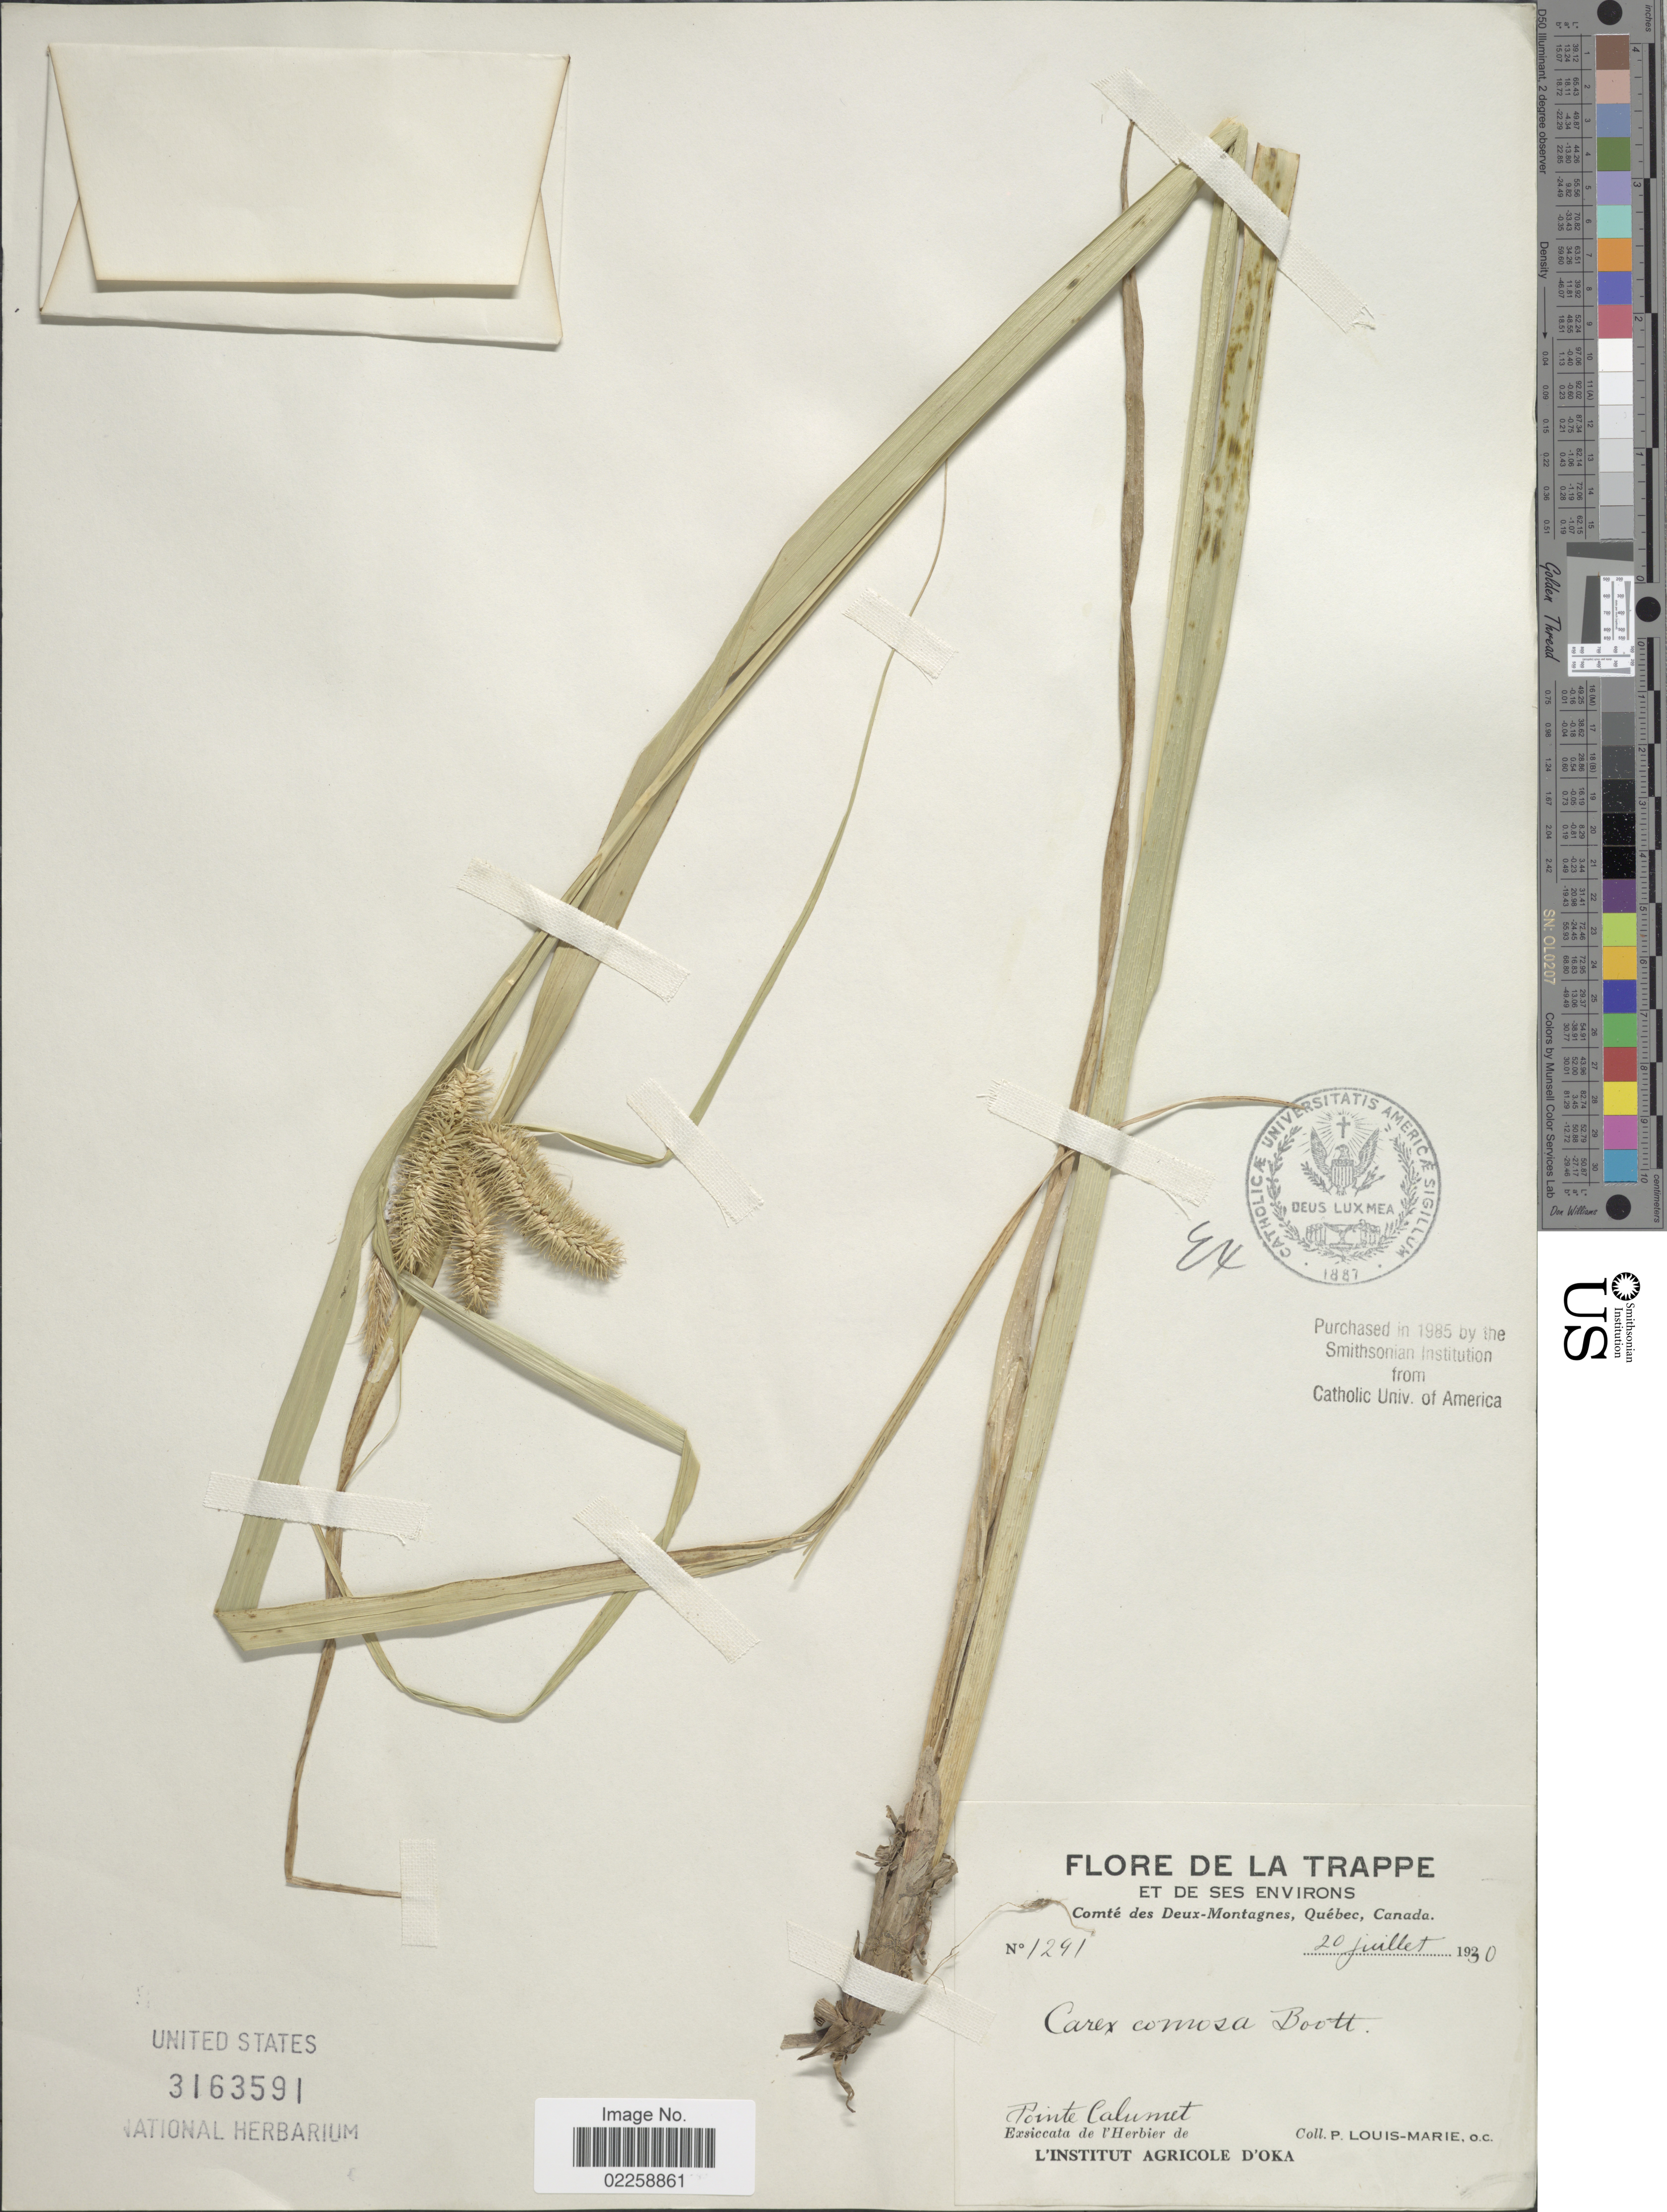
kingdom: Plantae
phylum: Tracheophyta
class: Liliopsida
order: Poales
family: Cyperaceae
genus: Carex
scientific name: Carex comosa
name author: Boott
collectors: L.-M. LaLonde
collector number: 1291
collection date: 1930-07-20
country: Canada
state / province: Quebec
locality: De La Trappe, et de Ses Environs, Comte des Deux-Montagnes, Quebec, Pointe Calumet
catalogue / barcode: US 3163591